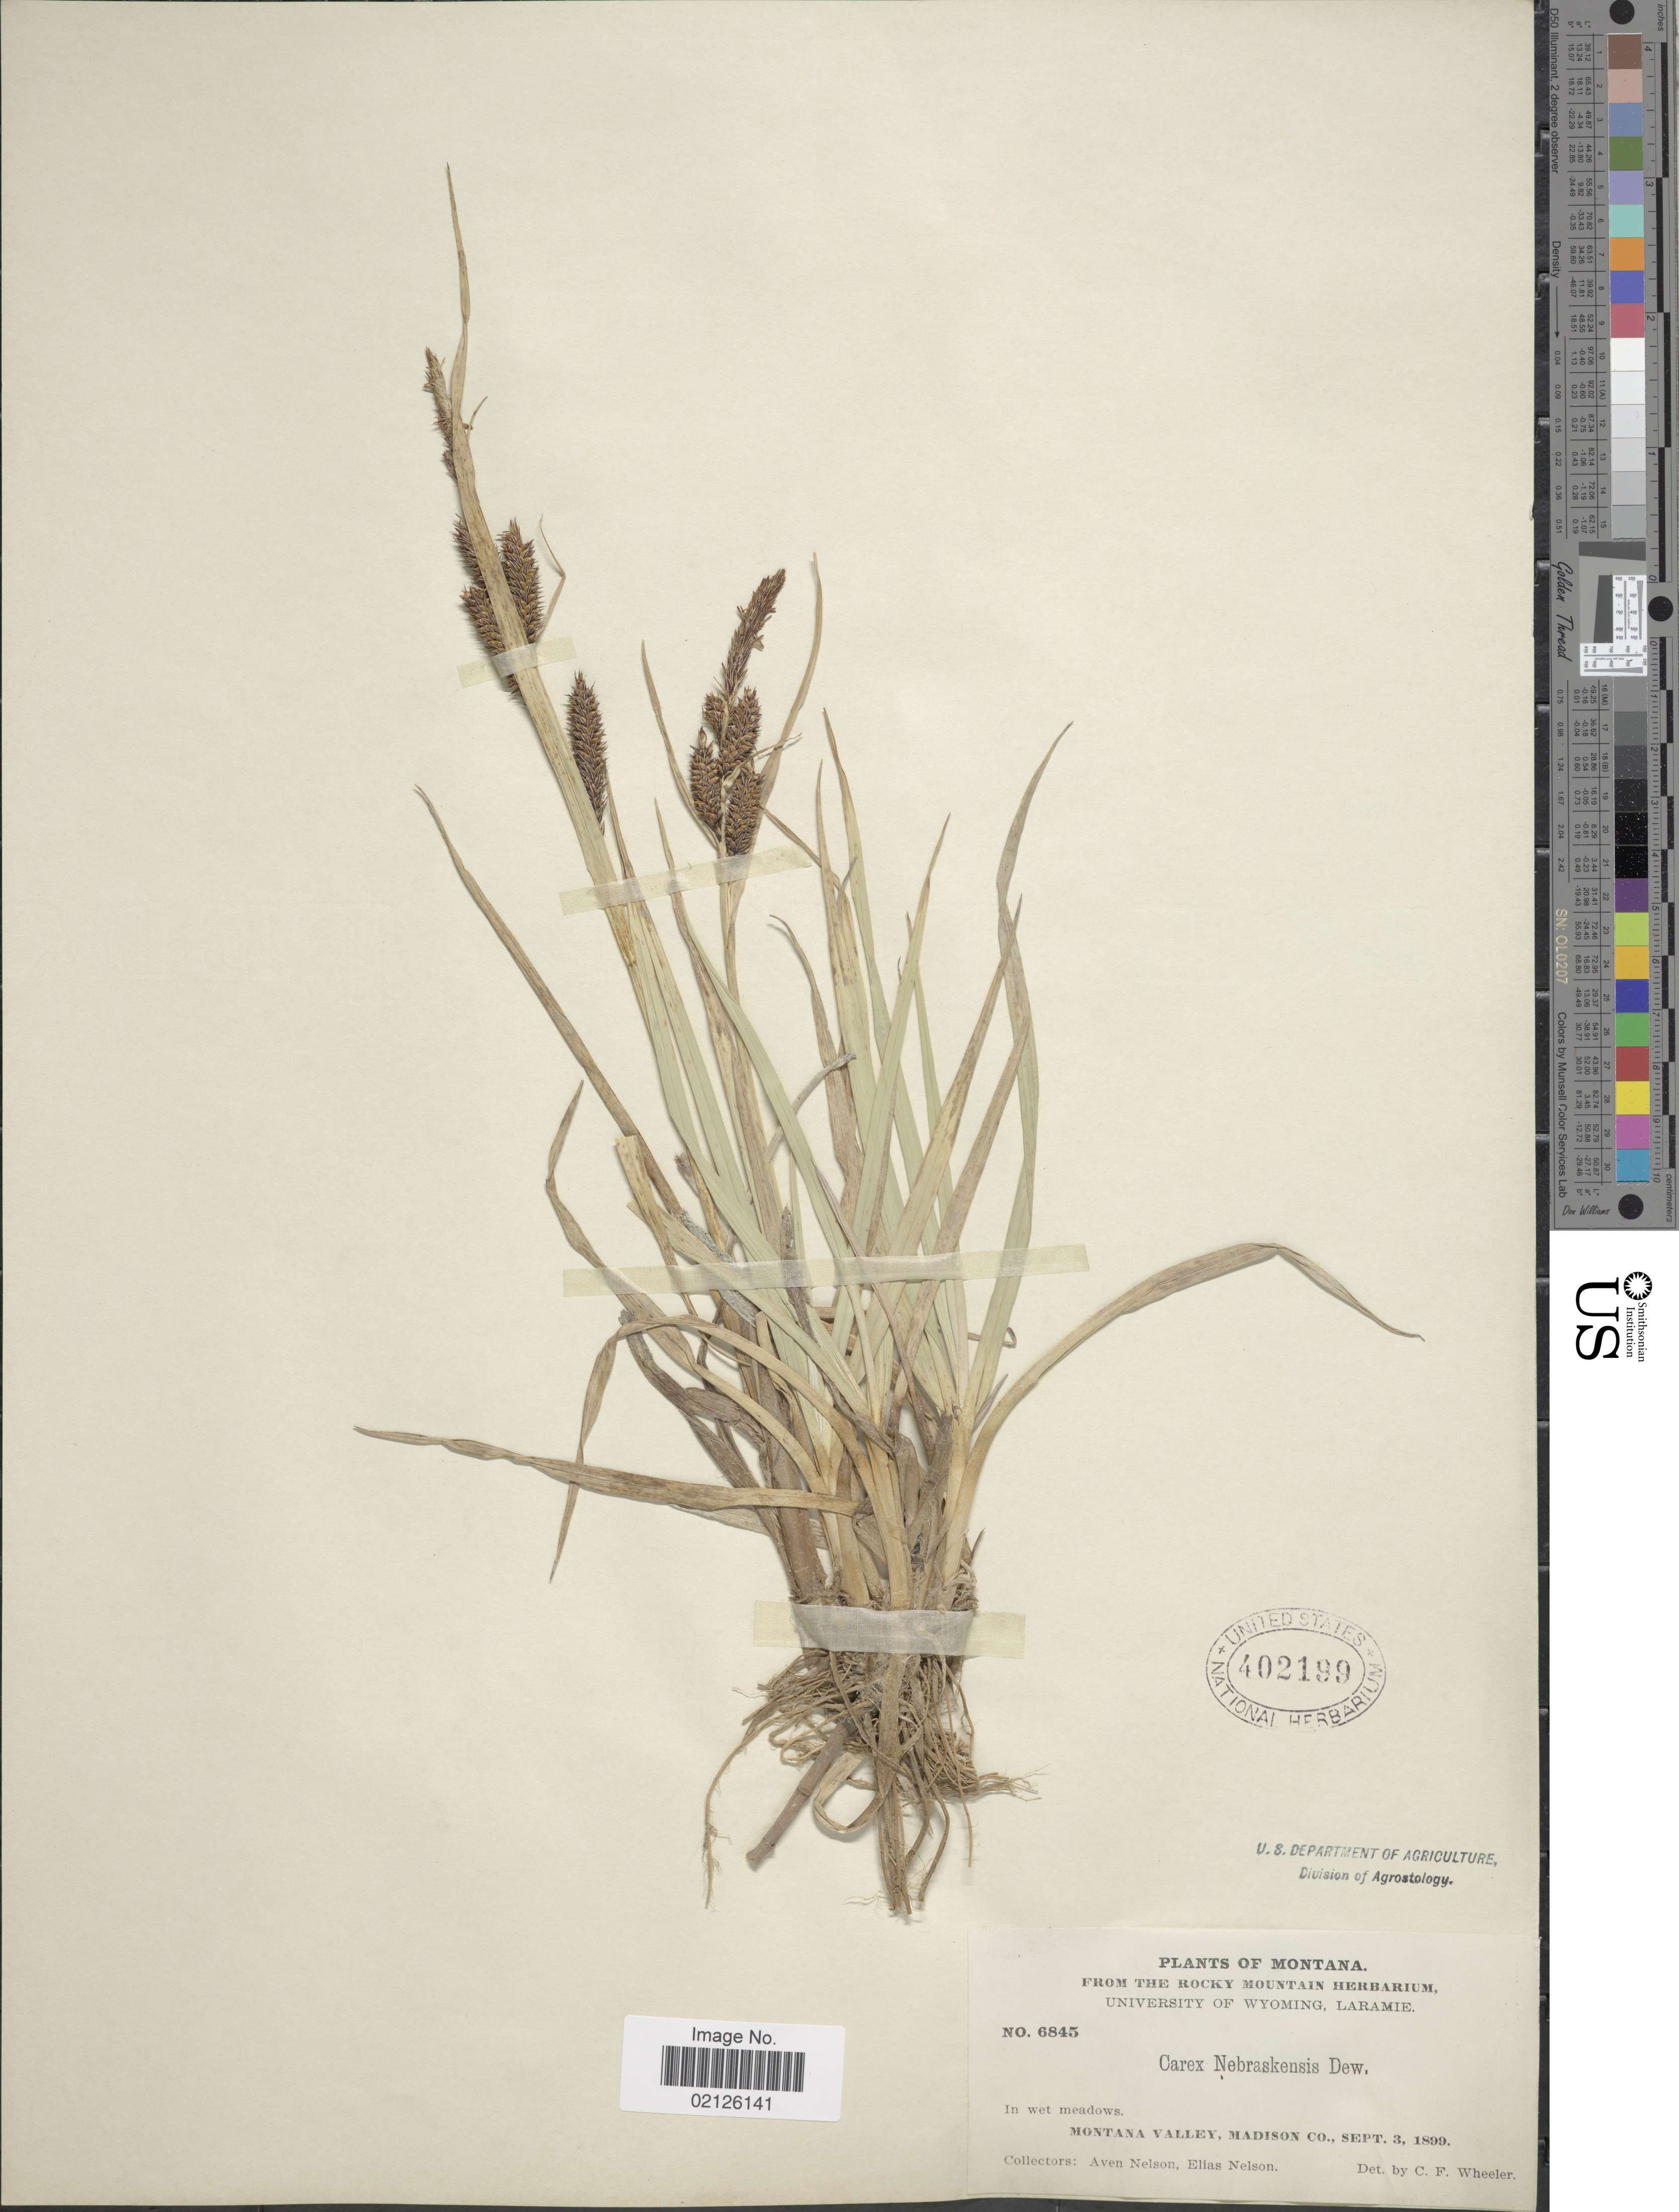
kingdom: Plantae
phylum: Tracheophyta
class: Liliopsida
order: Poales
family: Cyperaceae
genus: Carex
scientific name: Carex nebrascensis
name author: Dewey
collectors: A. Nelson & E. Nelson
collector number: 6845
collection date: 1899-09-03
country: United States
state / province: Montana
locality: In wet meadows, Montana Valley, Madison Co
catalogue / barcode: US 402199